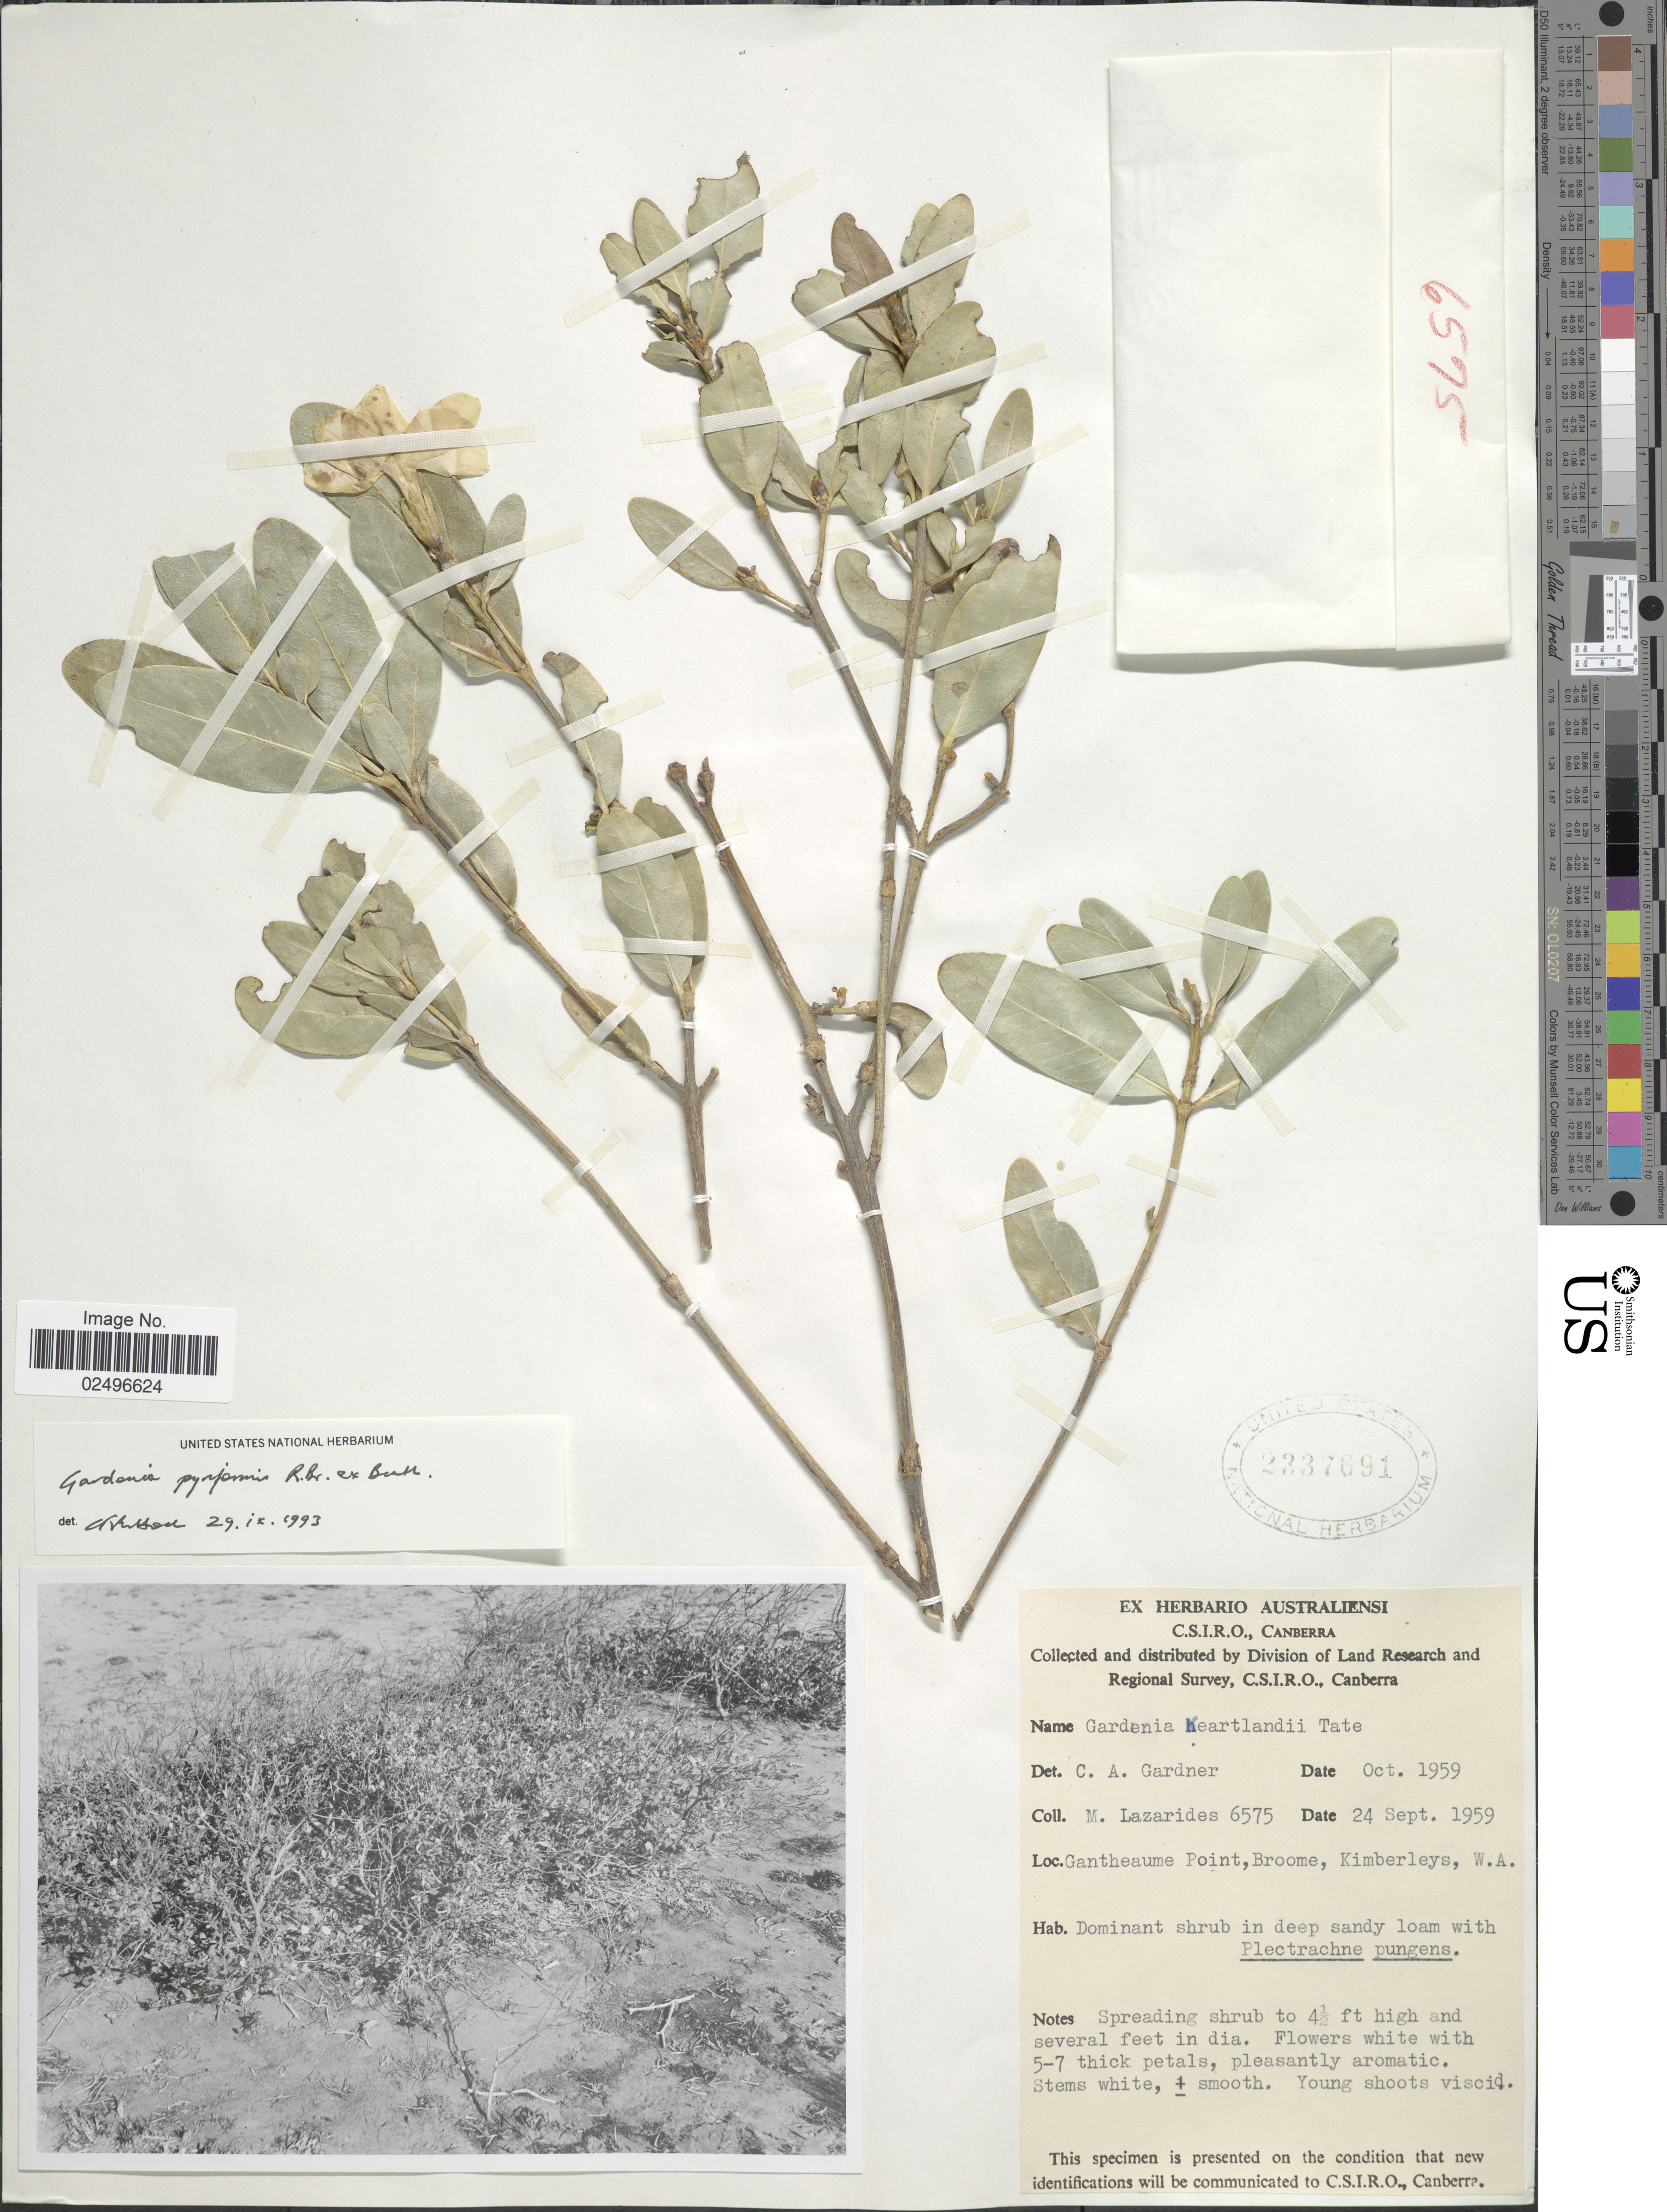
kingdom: Plantae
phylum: Tracheophyta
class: Magnoliopsida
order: Gentianales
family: Rubiaceae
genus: Gardenia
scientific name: Gardenia pyriformis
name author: A. Cunn. ex Benth.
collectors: M. Lazarides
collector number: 6575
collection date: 1959-09-24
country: Australia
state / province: Western Australia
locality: Gantheaume Point, Kimberleys, W. A.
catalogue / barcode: US 2337691